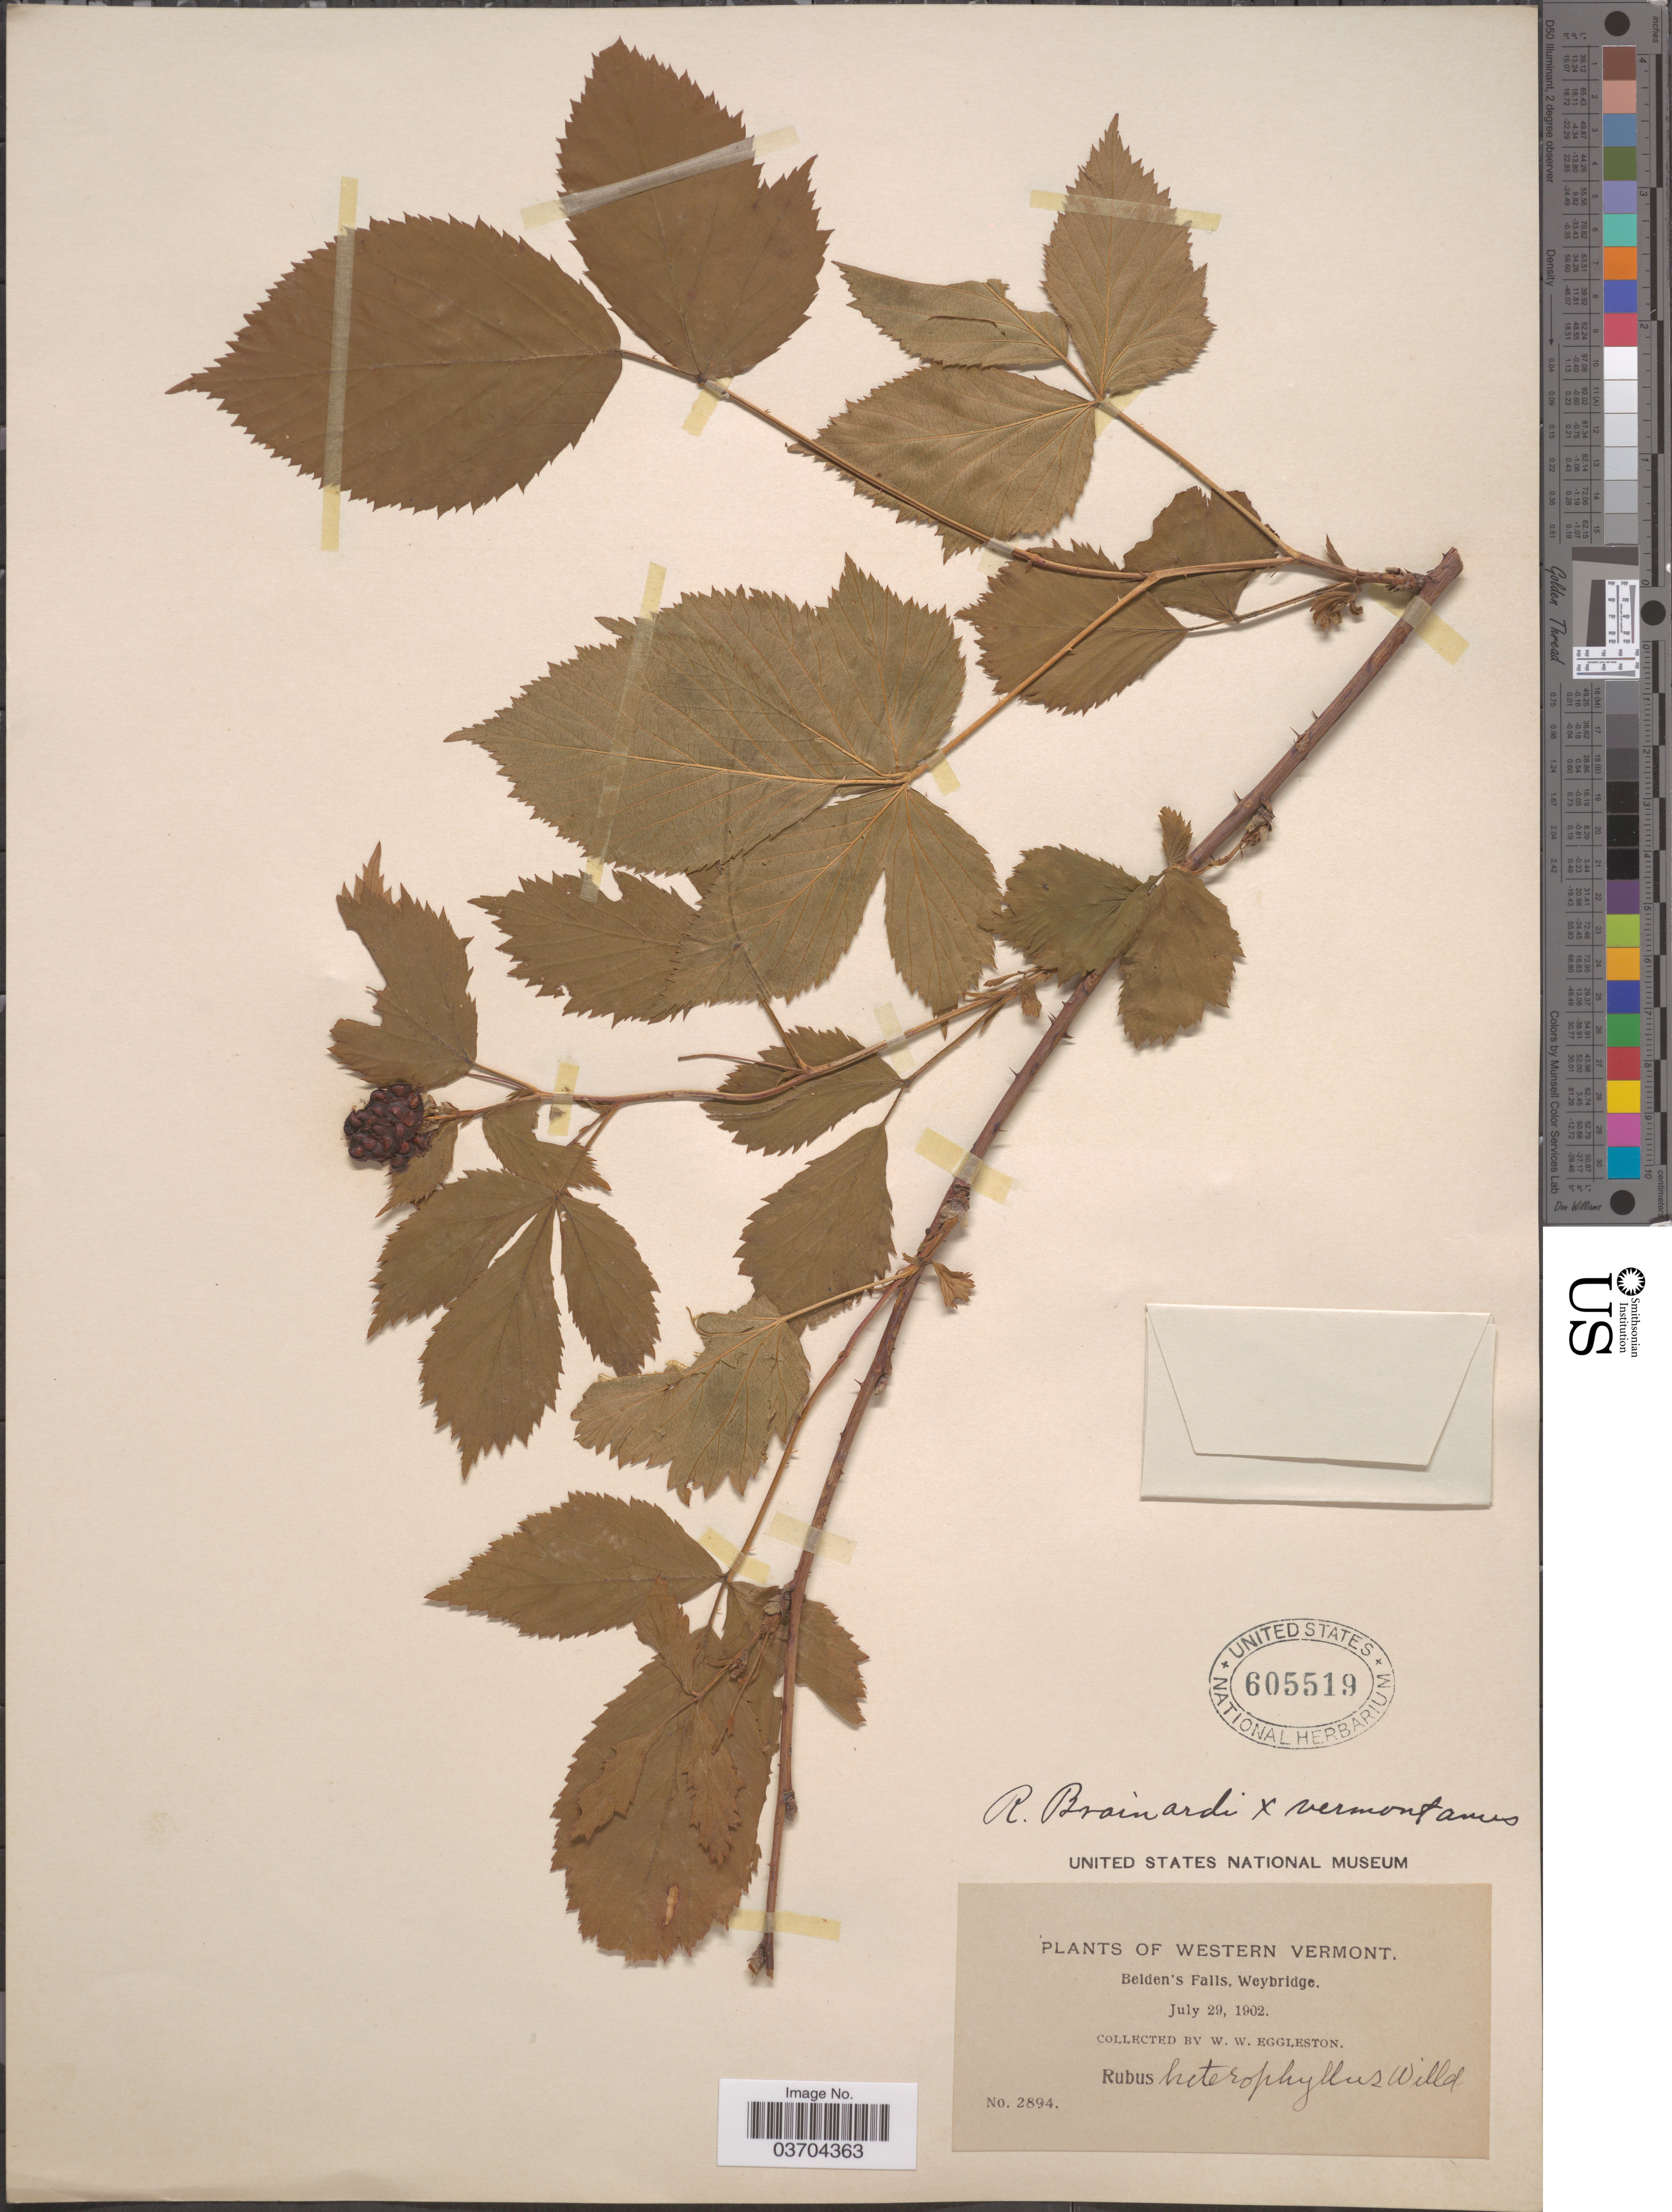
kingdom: Plantae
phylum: Tracheophyta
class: Magnoliopsida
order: Rosales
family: Rosaceae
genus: Rubus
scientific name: Rubus brainerdii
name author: Fernald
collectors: W. W. Eggleston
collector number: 1894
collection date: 1902-07-29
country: United States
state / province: Vermont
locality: Western Vermont. Belden's Falls, Weybridge.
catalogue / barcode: US 605519